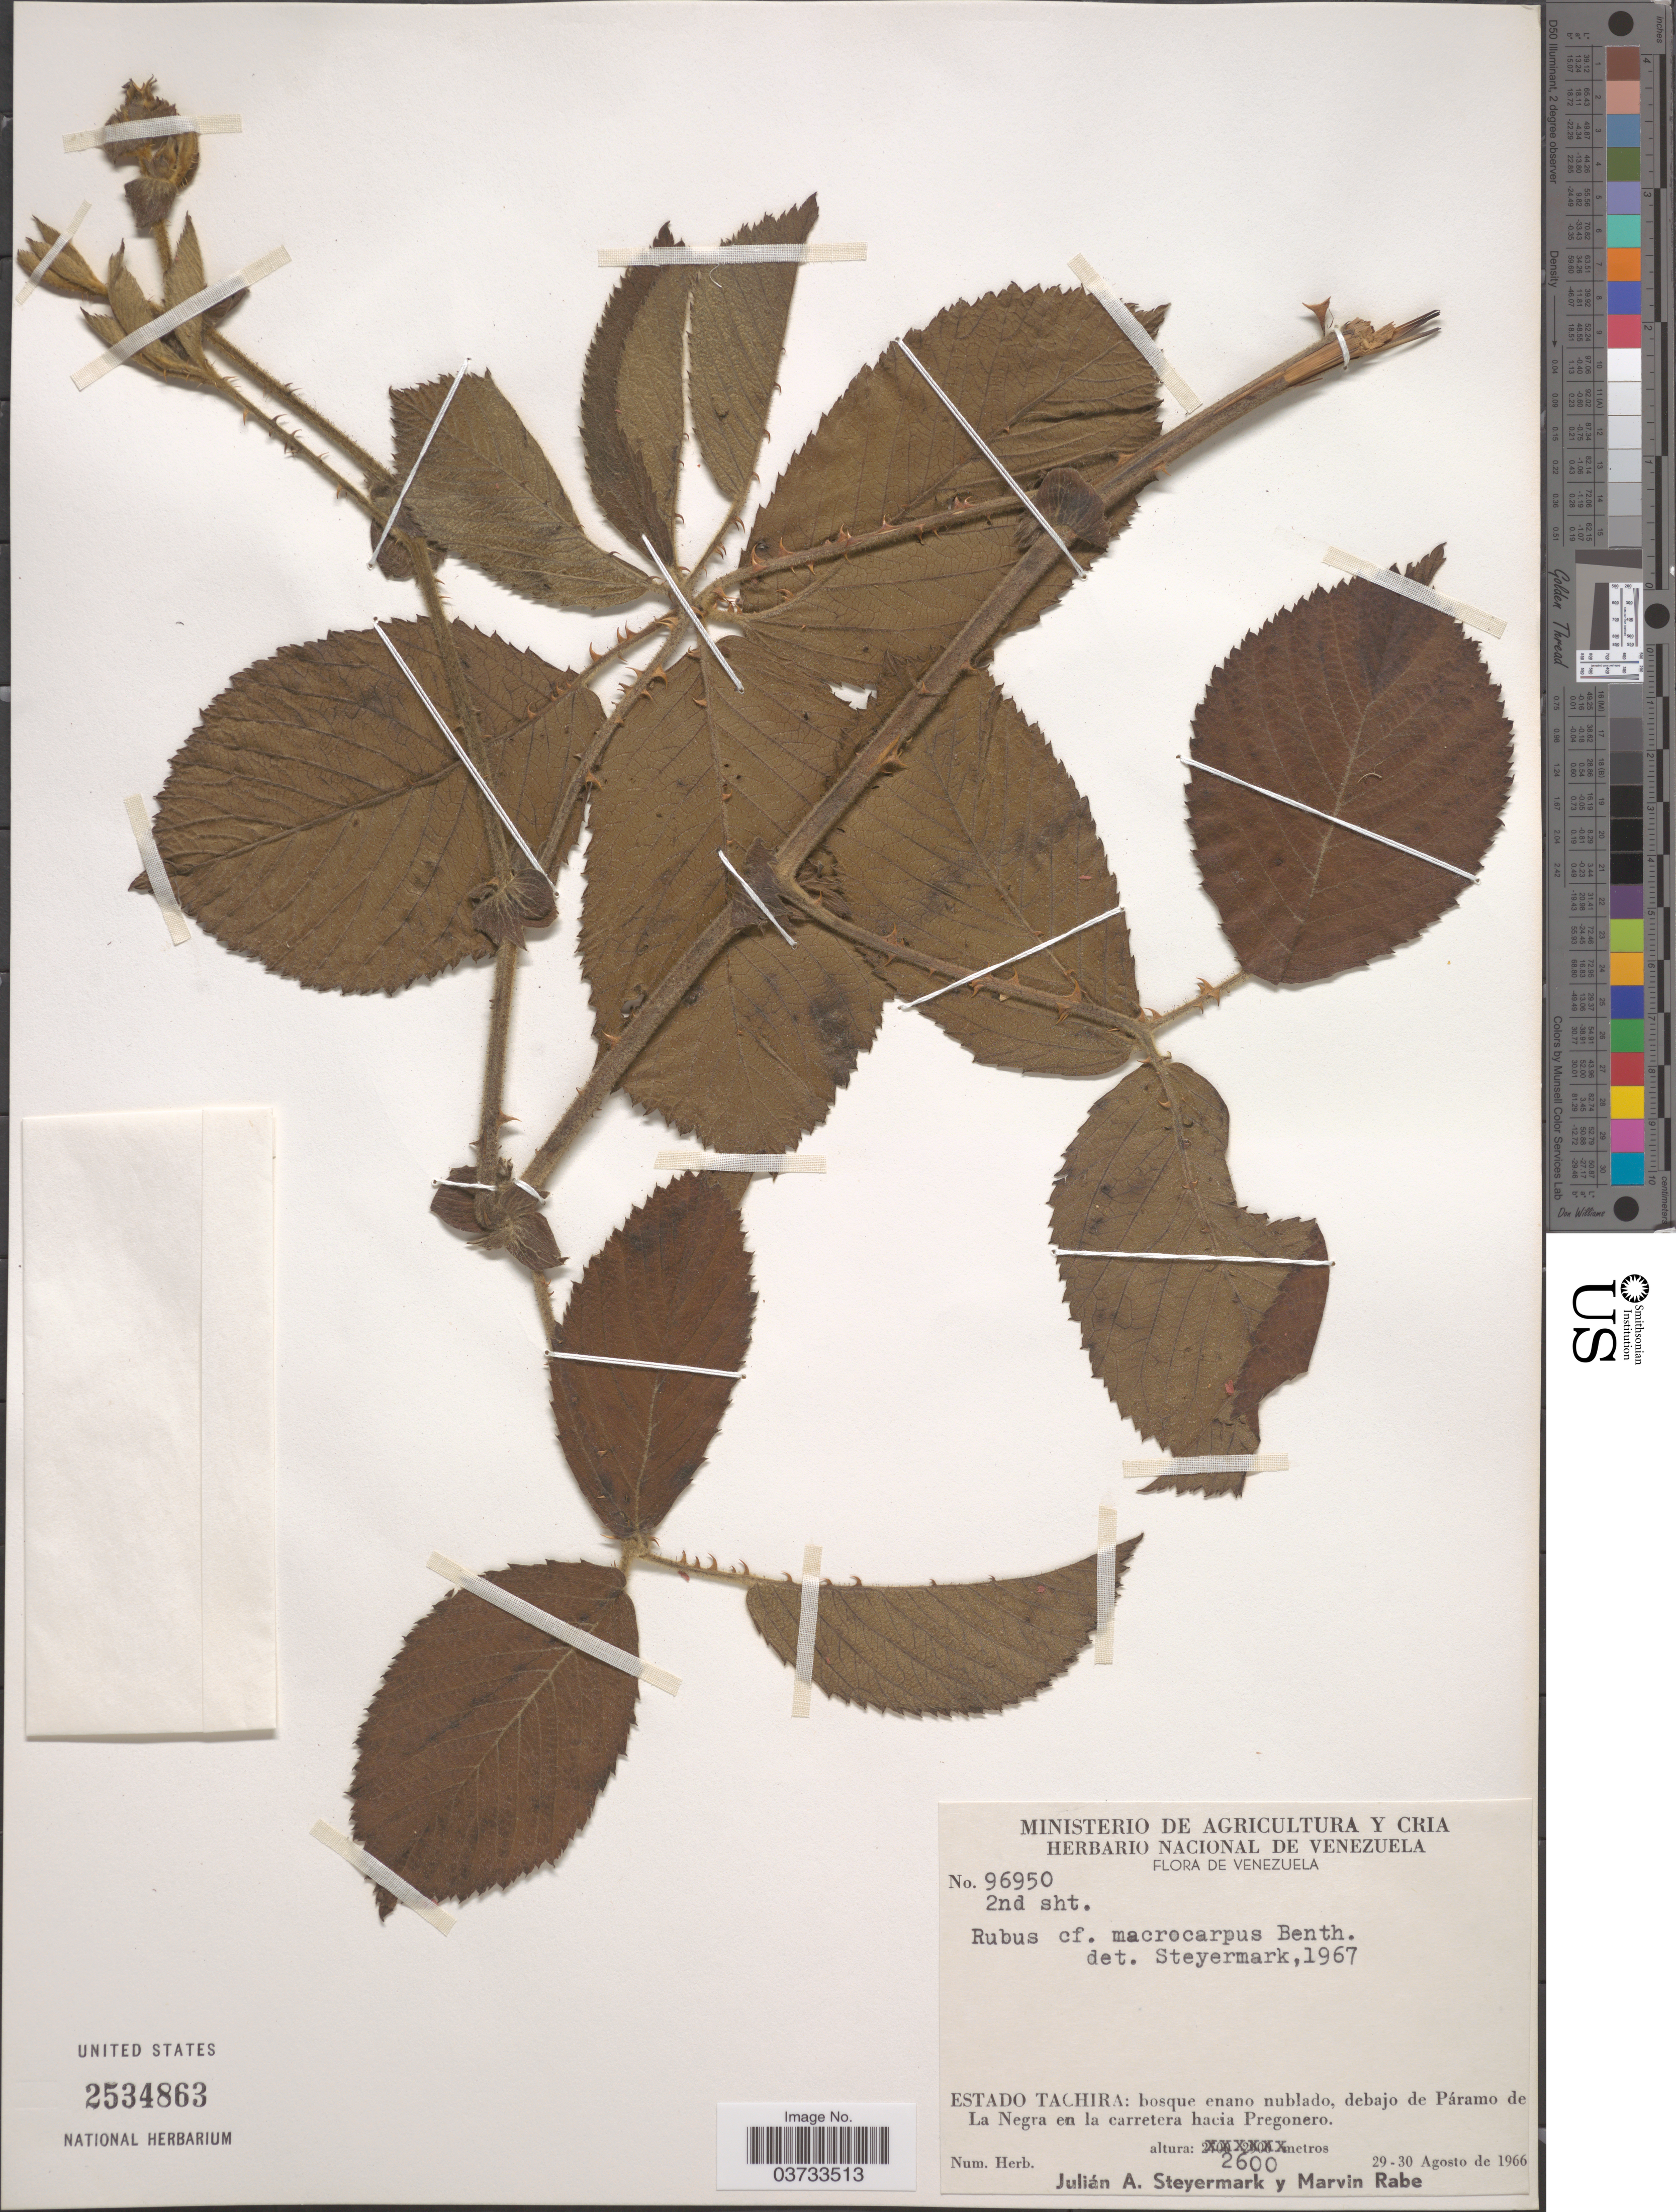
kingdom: Plantae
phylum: Tracheophyta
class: Magnoliopsida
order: Rosales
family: Rosaceae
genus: Rubus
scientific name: Rubus macrocarpus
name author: King ex C.B. Clarke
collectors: J. Steyermark & M. Rabe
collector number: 96950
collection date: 1966-08-29/1966-08-30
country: Venezuela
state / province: Tachira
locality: Bosque enano nublado, debajo de Páramo de La Negra en la carretera hacia Pregonero.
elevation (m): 2600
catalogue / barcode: US 2534863